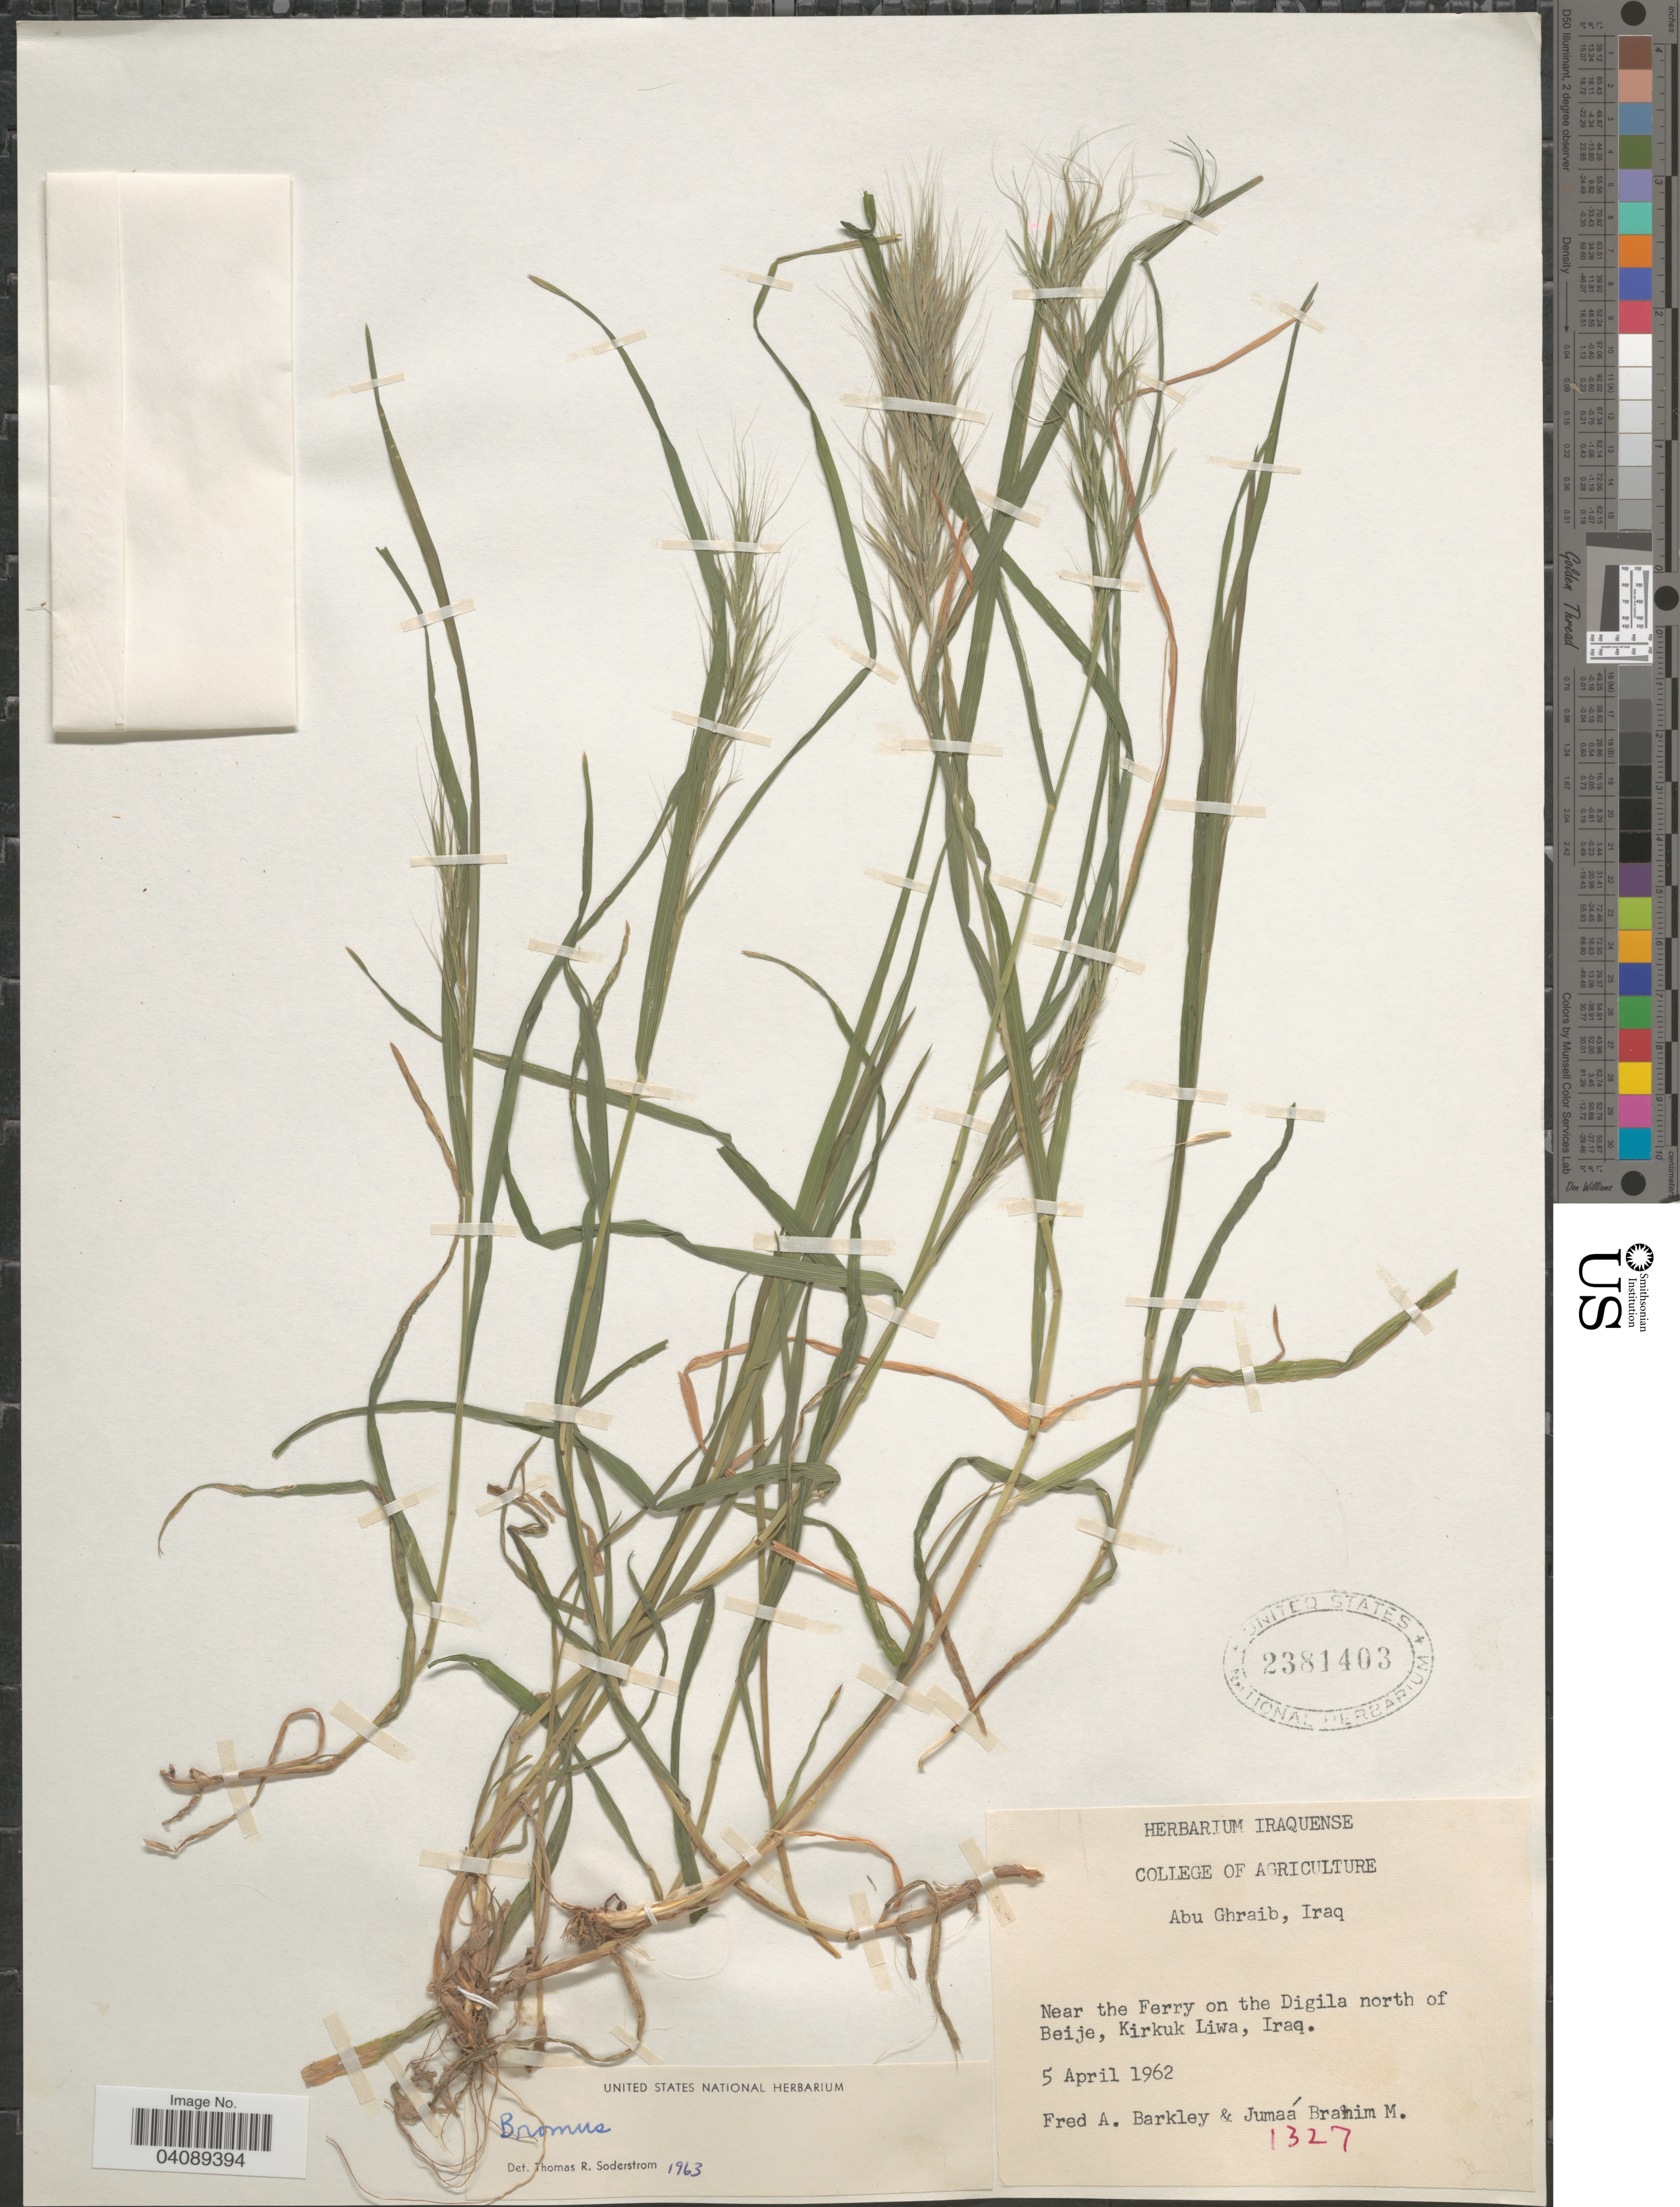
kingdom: Plantae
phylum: Tracheophyta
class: Liliopsida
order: Poales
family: Poaceae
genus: Bromus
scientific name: Bromus sp.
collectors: F. A. Barkley & J. B. Mohamed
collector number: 1327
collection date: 1962-04-05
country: Iraq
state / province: Kirkūk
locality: Near the Ferry on the Digila north of Beije, Kirkuk Liwa.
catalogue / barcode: US 2381403